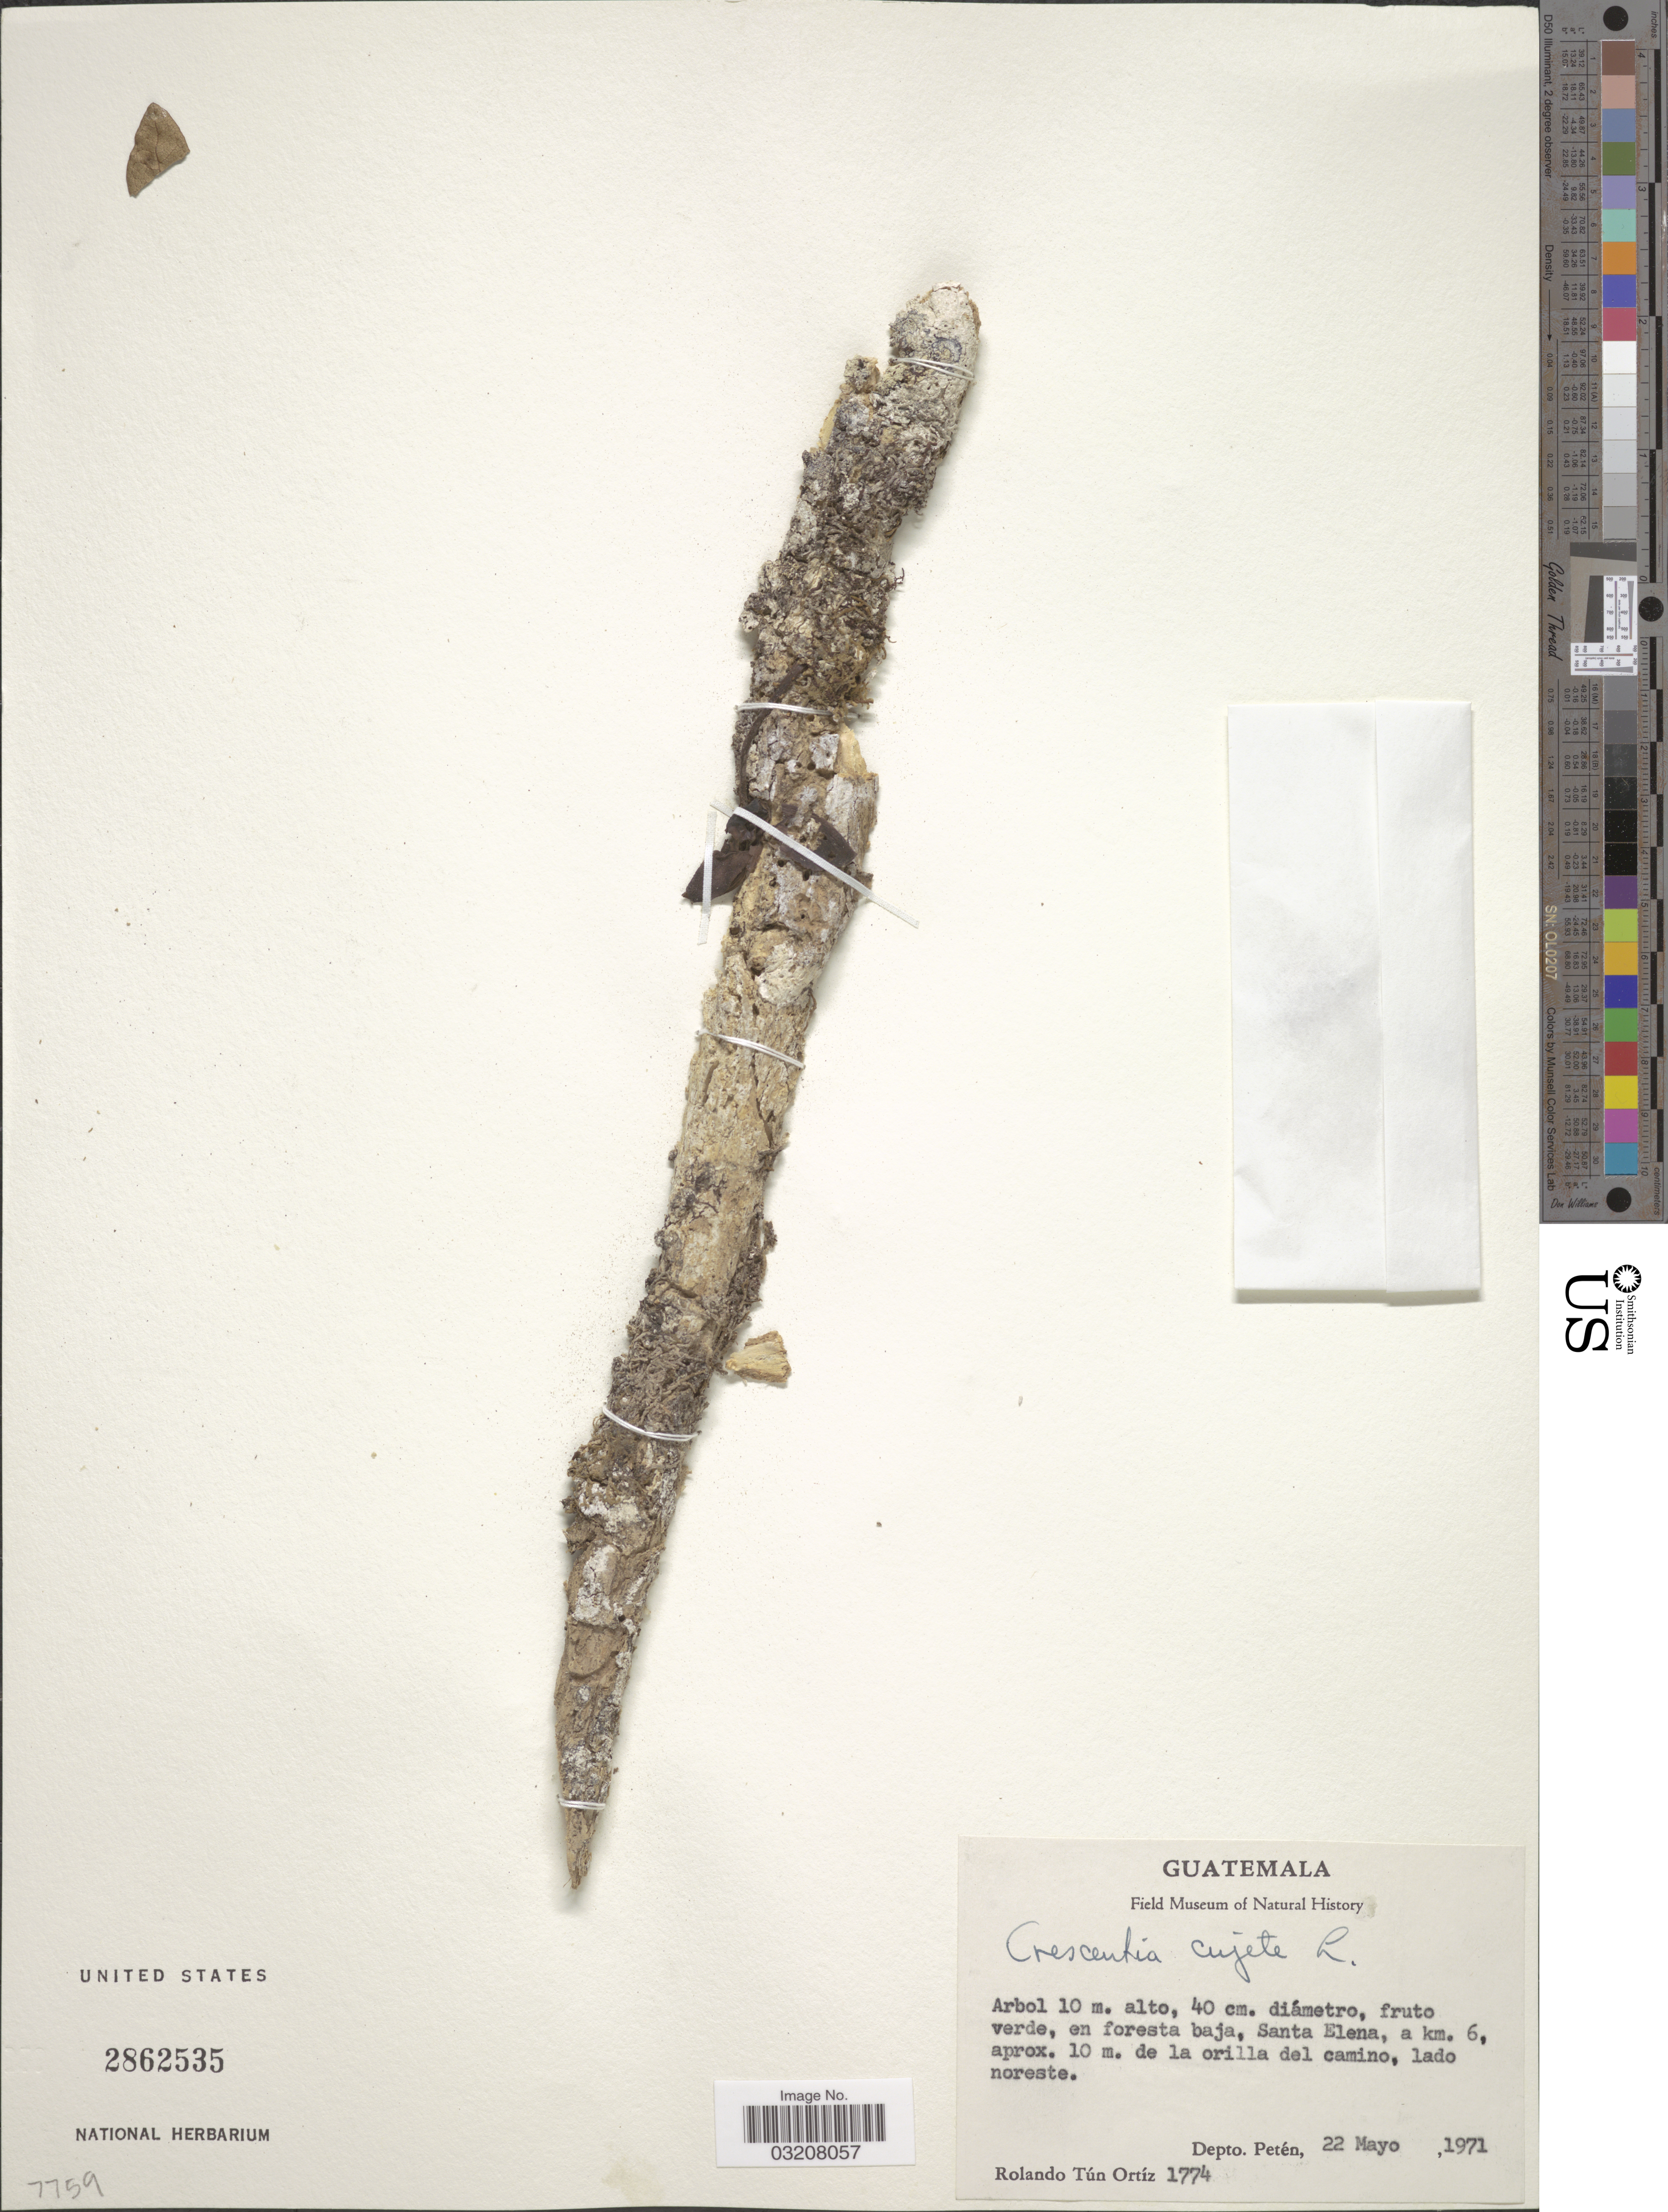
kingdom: Plantae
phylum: Tracheophyta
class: Magnoliopsida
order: Lamiales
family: Bignoniaceae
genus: Crescentia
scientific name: Crescentia cujete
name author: L.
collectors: R. Ortiz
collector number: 1774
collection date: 1971-05-22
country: Guatemala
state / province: El Petén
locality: Santa Elena, a km. 6, aprox. 10 m. de la orilla del camino, lado noreste. Depto. Petén.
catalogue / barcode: US 2862535